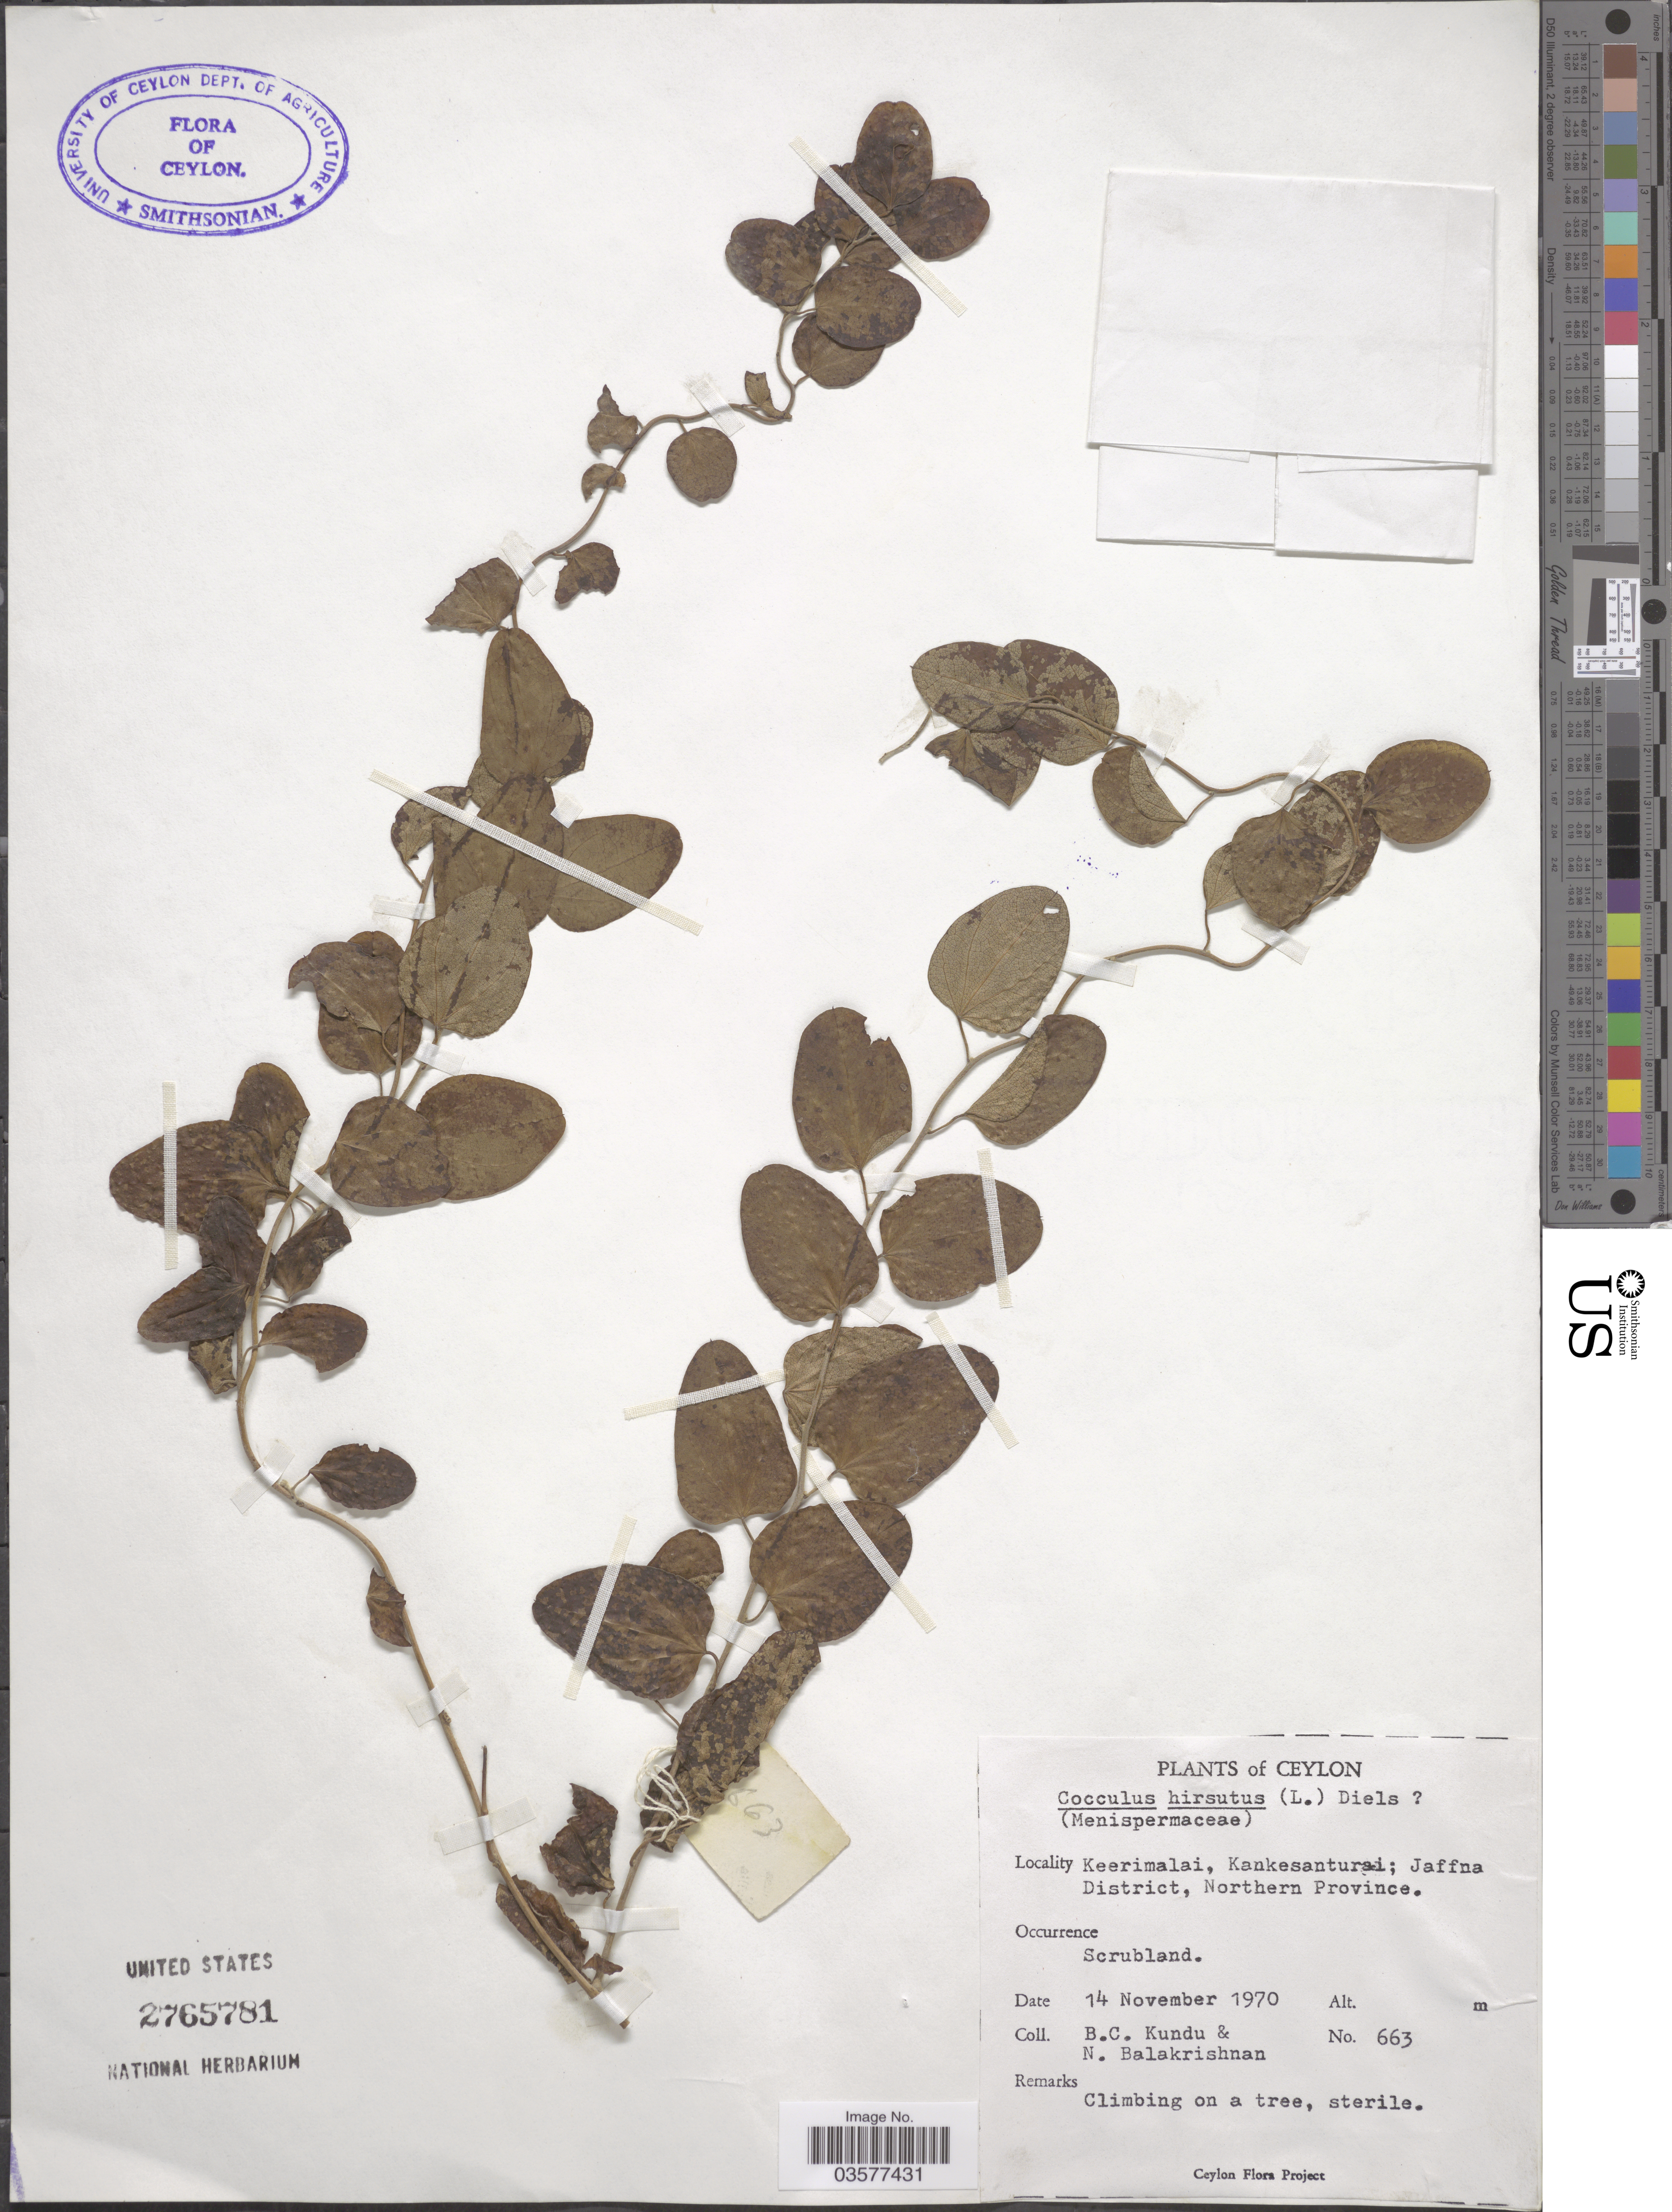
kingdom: Plantae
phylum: Tracheophyta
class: Magnoliopsida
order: Ranunculales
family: Menispermaceae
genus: Cocculus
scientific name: Cocculus hirsutus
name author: (L.) Diels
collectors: B. C. Kundu & N. Balakrishnan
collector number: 663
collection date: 1970-11-14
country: Sri Lanka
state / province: Northern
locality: Ceylon. Keerimalai, Kankesanturai; Jaffna District.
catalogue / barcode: US 2765781